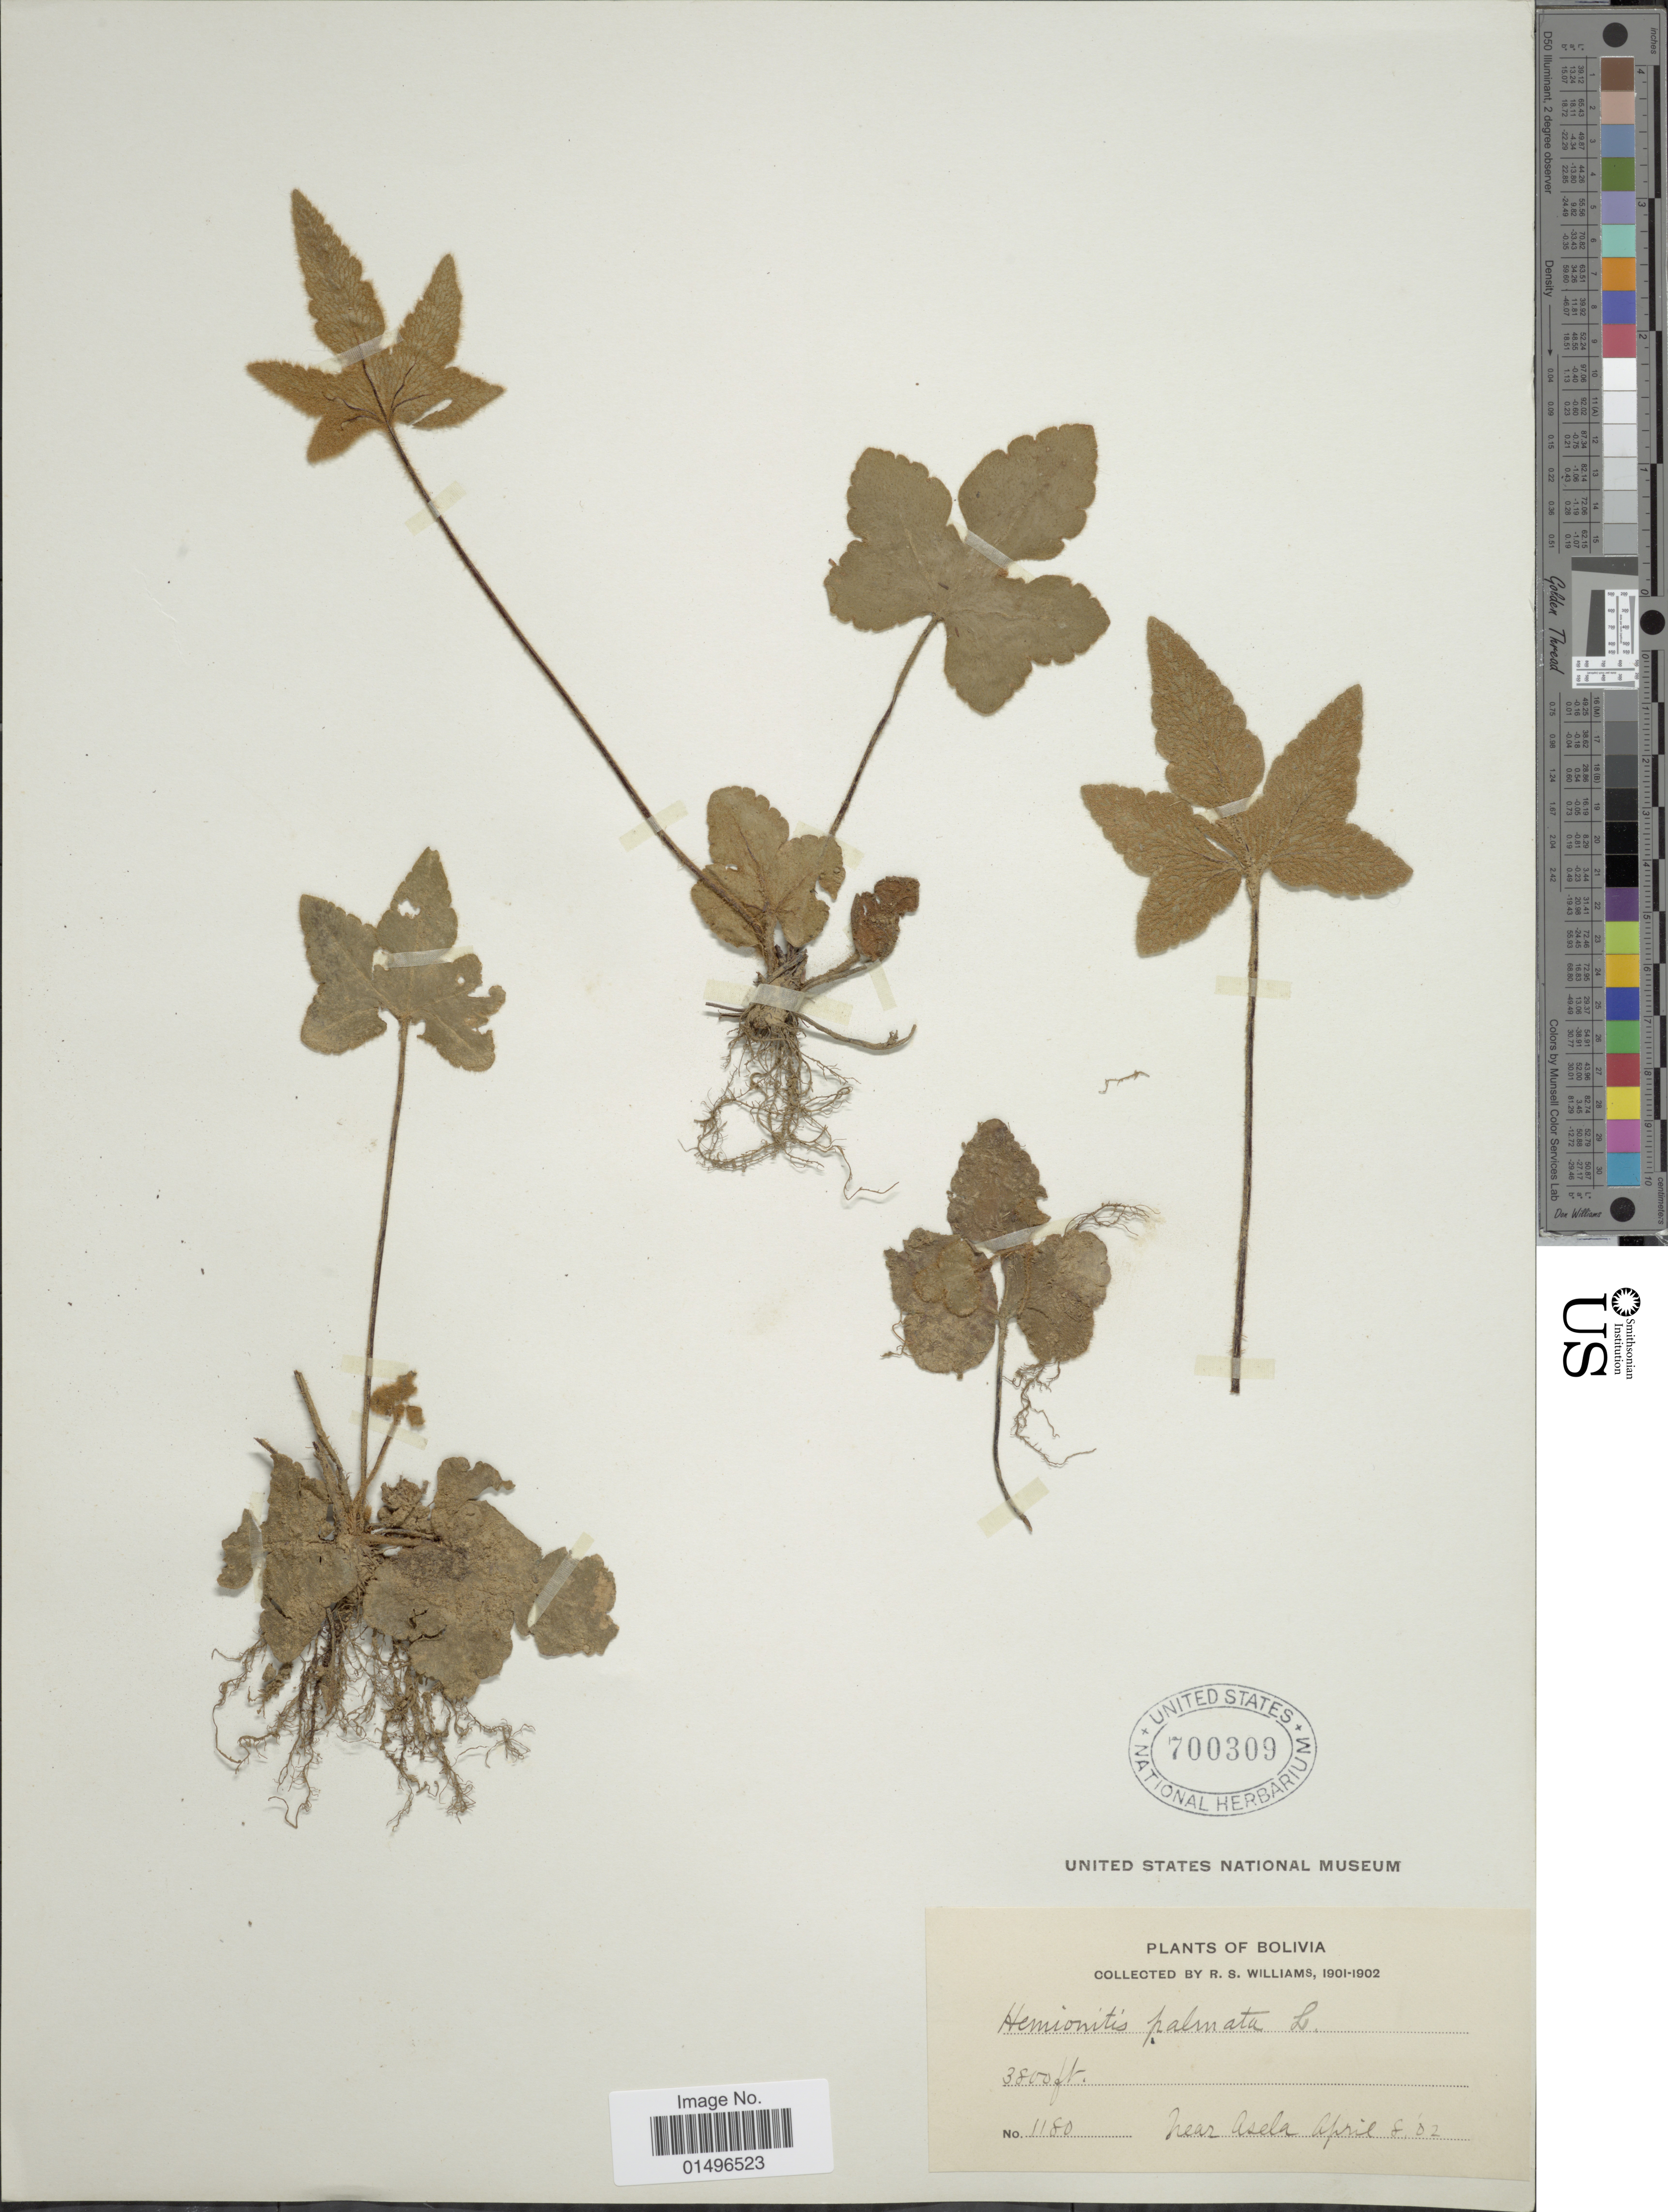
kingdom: Plantae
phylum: Tracheophyta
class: Polypodiopsida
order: Polypodiales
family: Pteridaceae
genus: Hemionitis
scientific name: Hemionitis palmata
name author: L.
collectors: R. S. Williams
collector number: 1180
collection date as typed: Apr. 8, '02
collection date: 1902-04-08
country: Bolivia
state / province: La Paz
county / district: Franz Tamayo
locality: Near Asilla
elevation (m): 1158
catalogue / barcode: US 700309